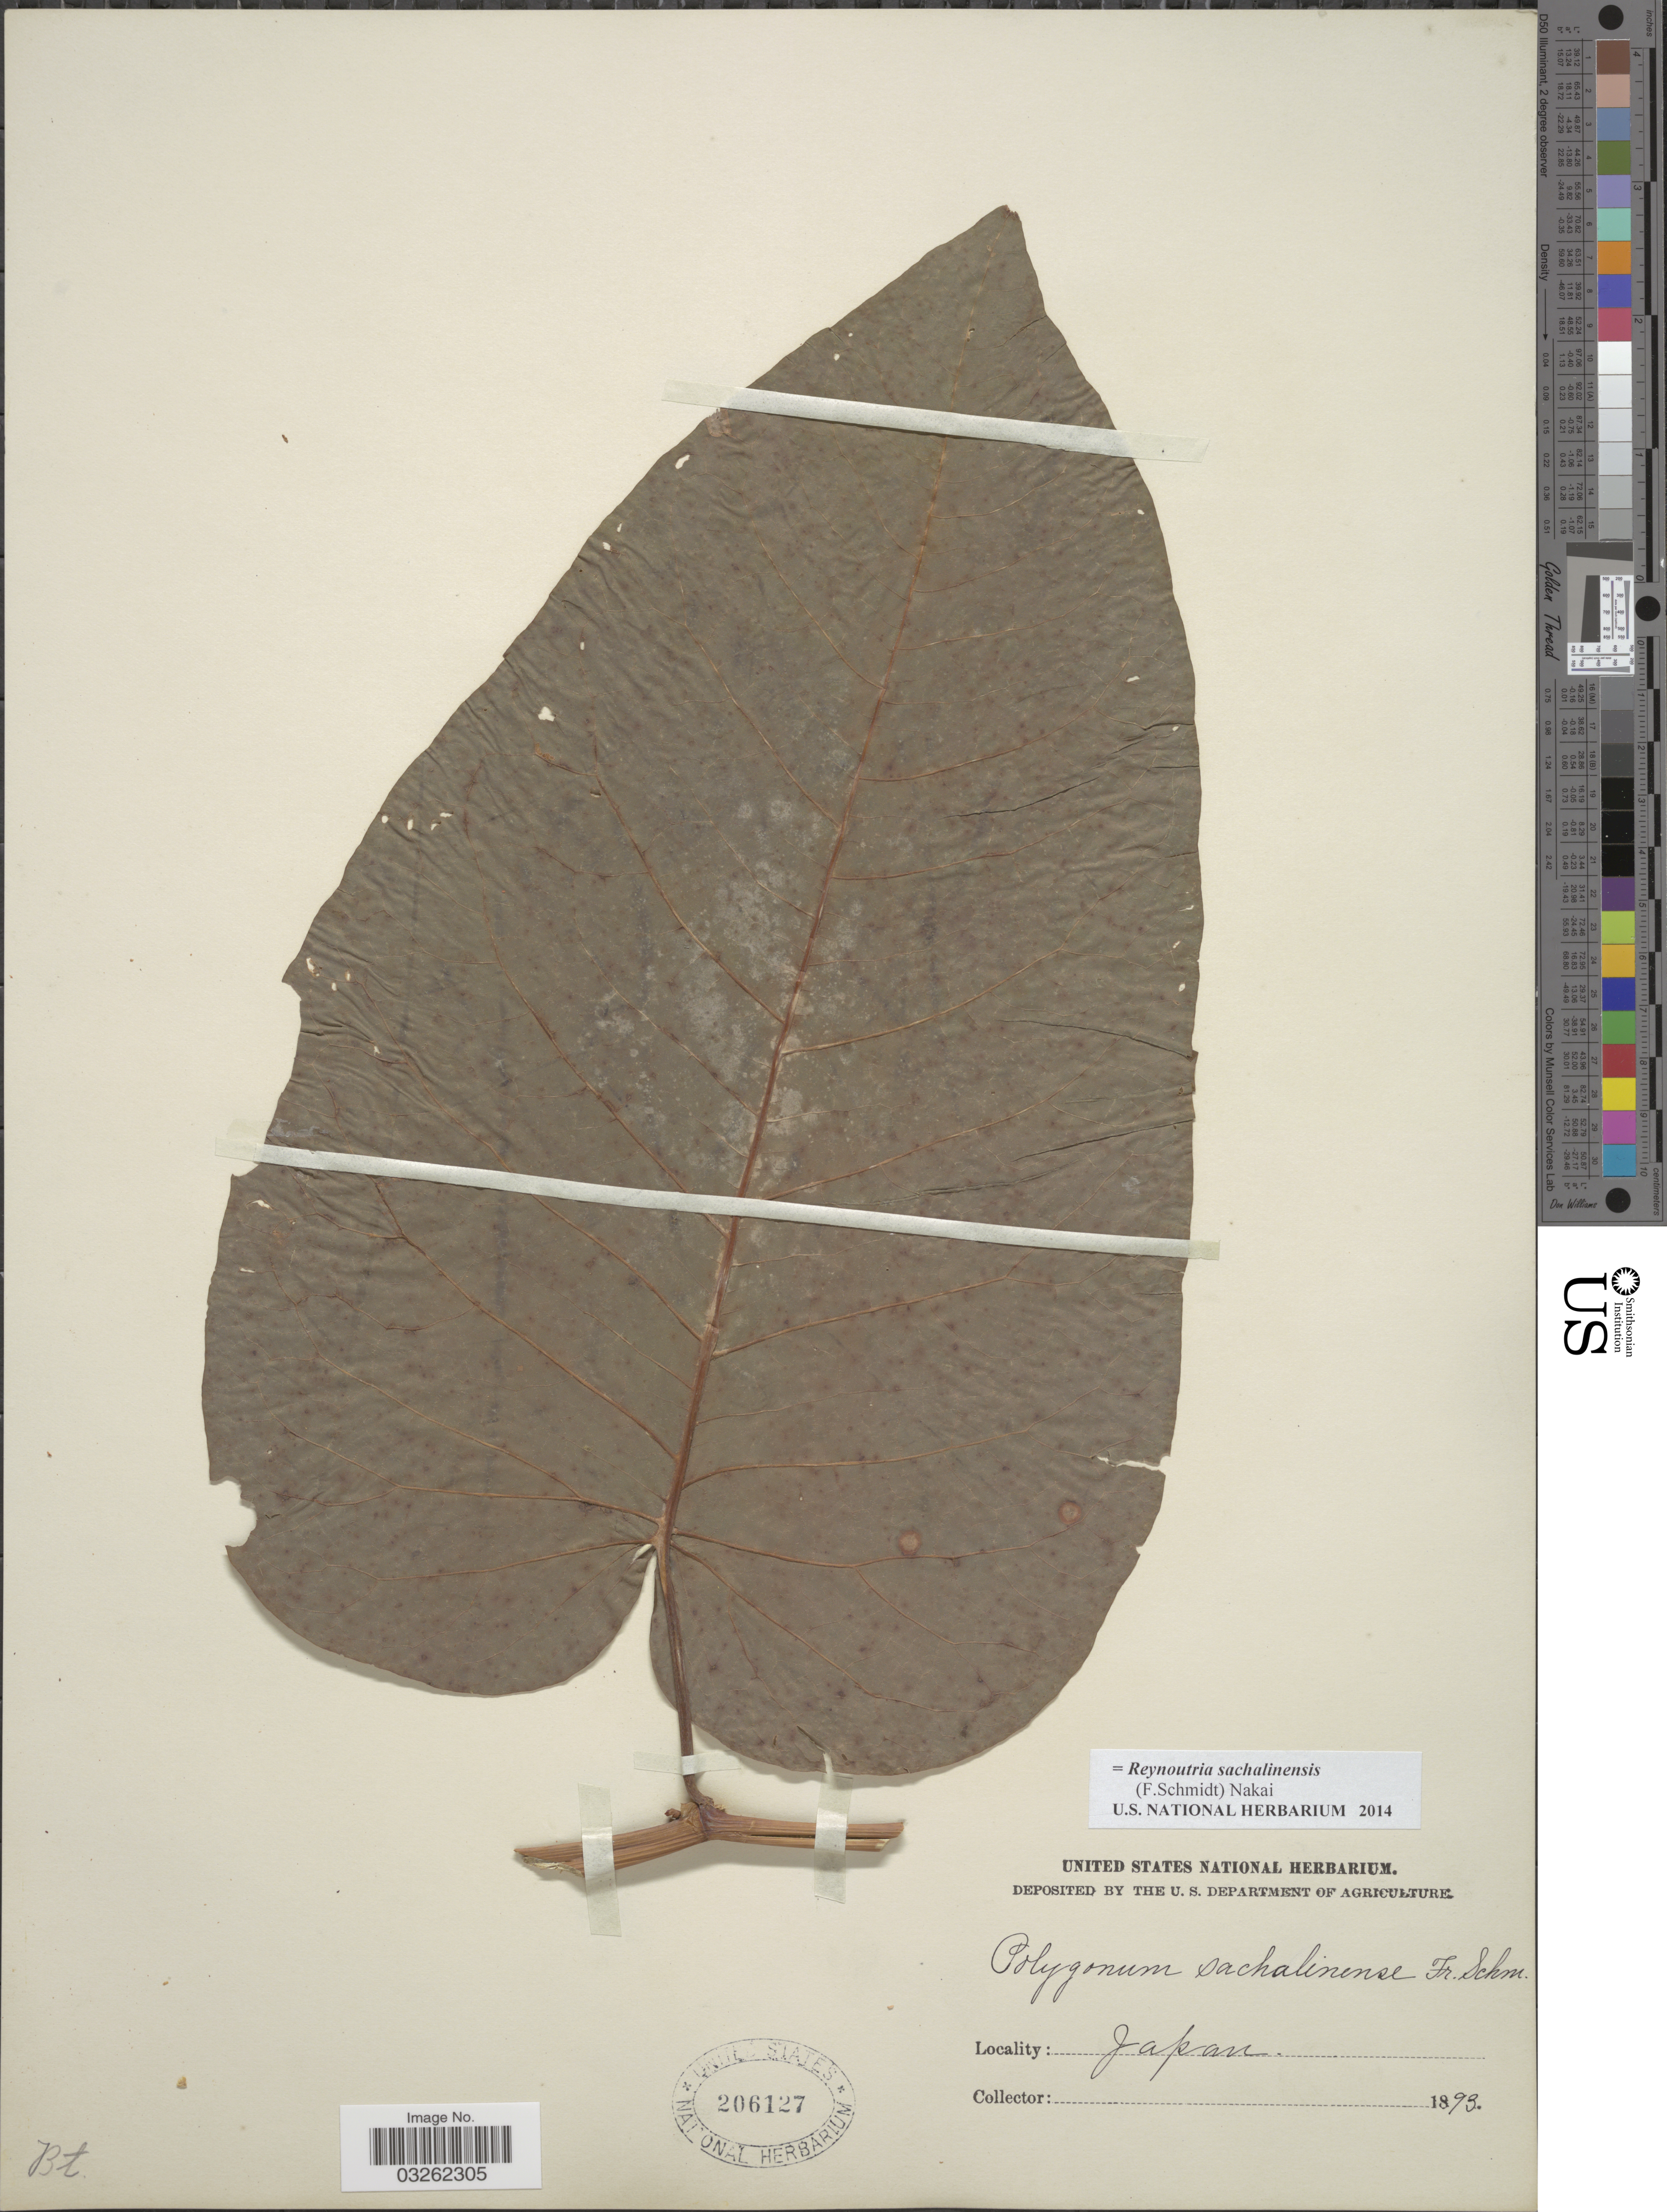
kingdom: Plantae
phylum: Tracheophyta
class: Magnoliopsida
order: Caryophyllales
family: Polygonaceae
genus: Reynoutria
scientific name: Reynoutria sachalinensis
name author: (F. Schmidt) Nakai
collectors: ex herb. United States National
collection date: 1893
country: Japan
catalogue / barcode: US 206127